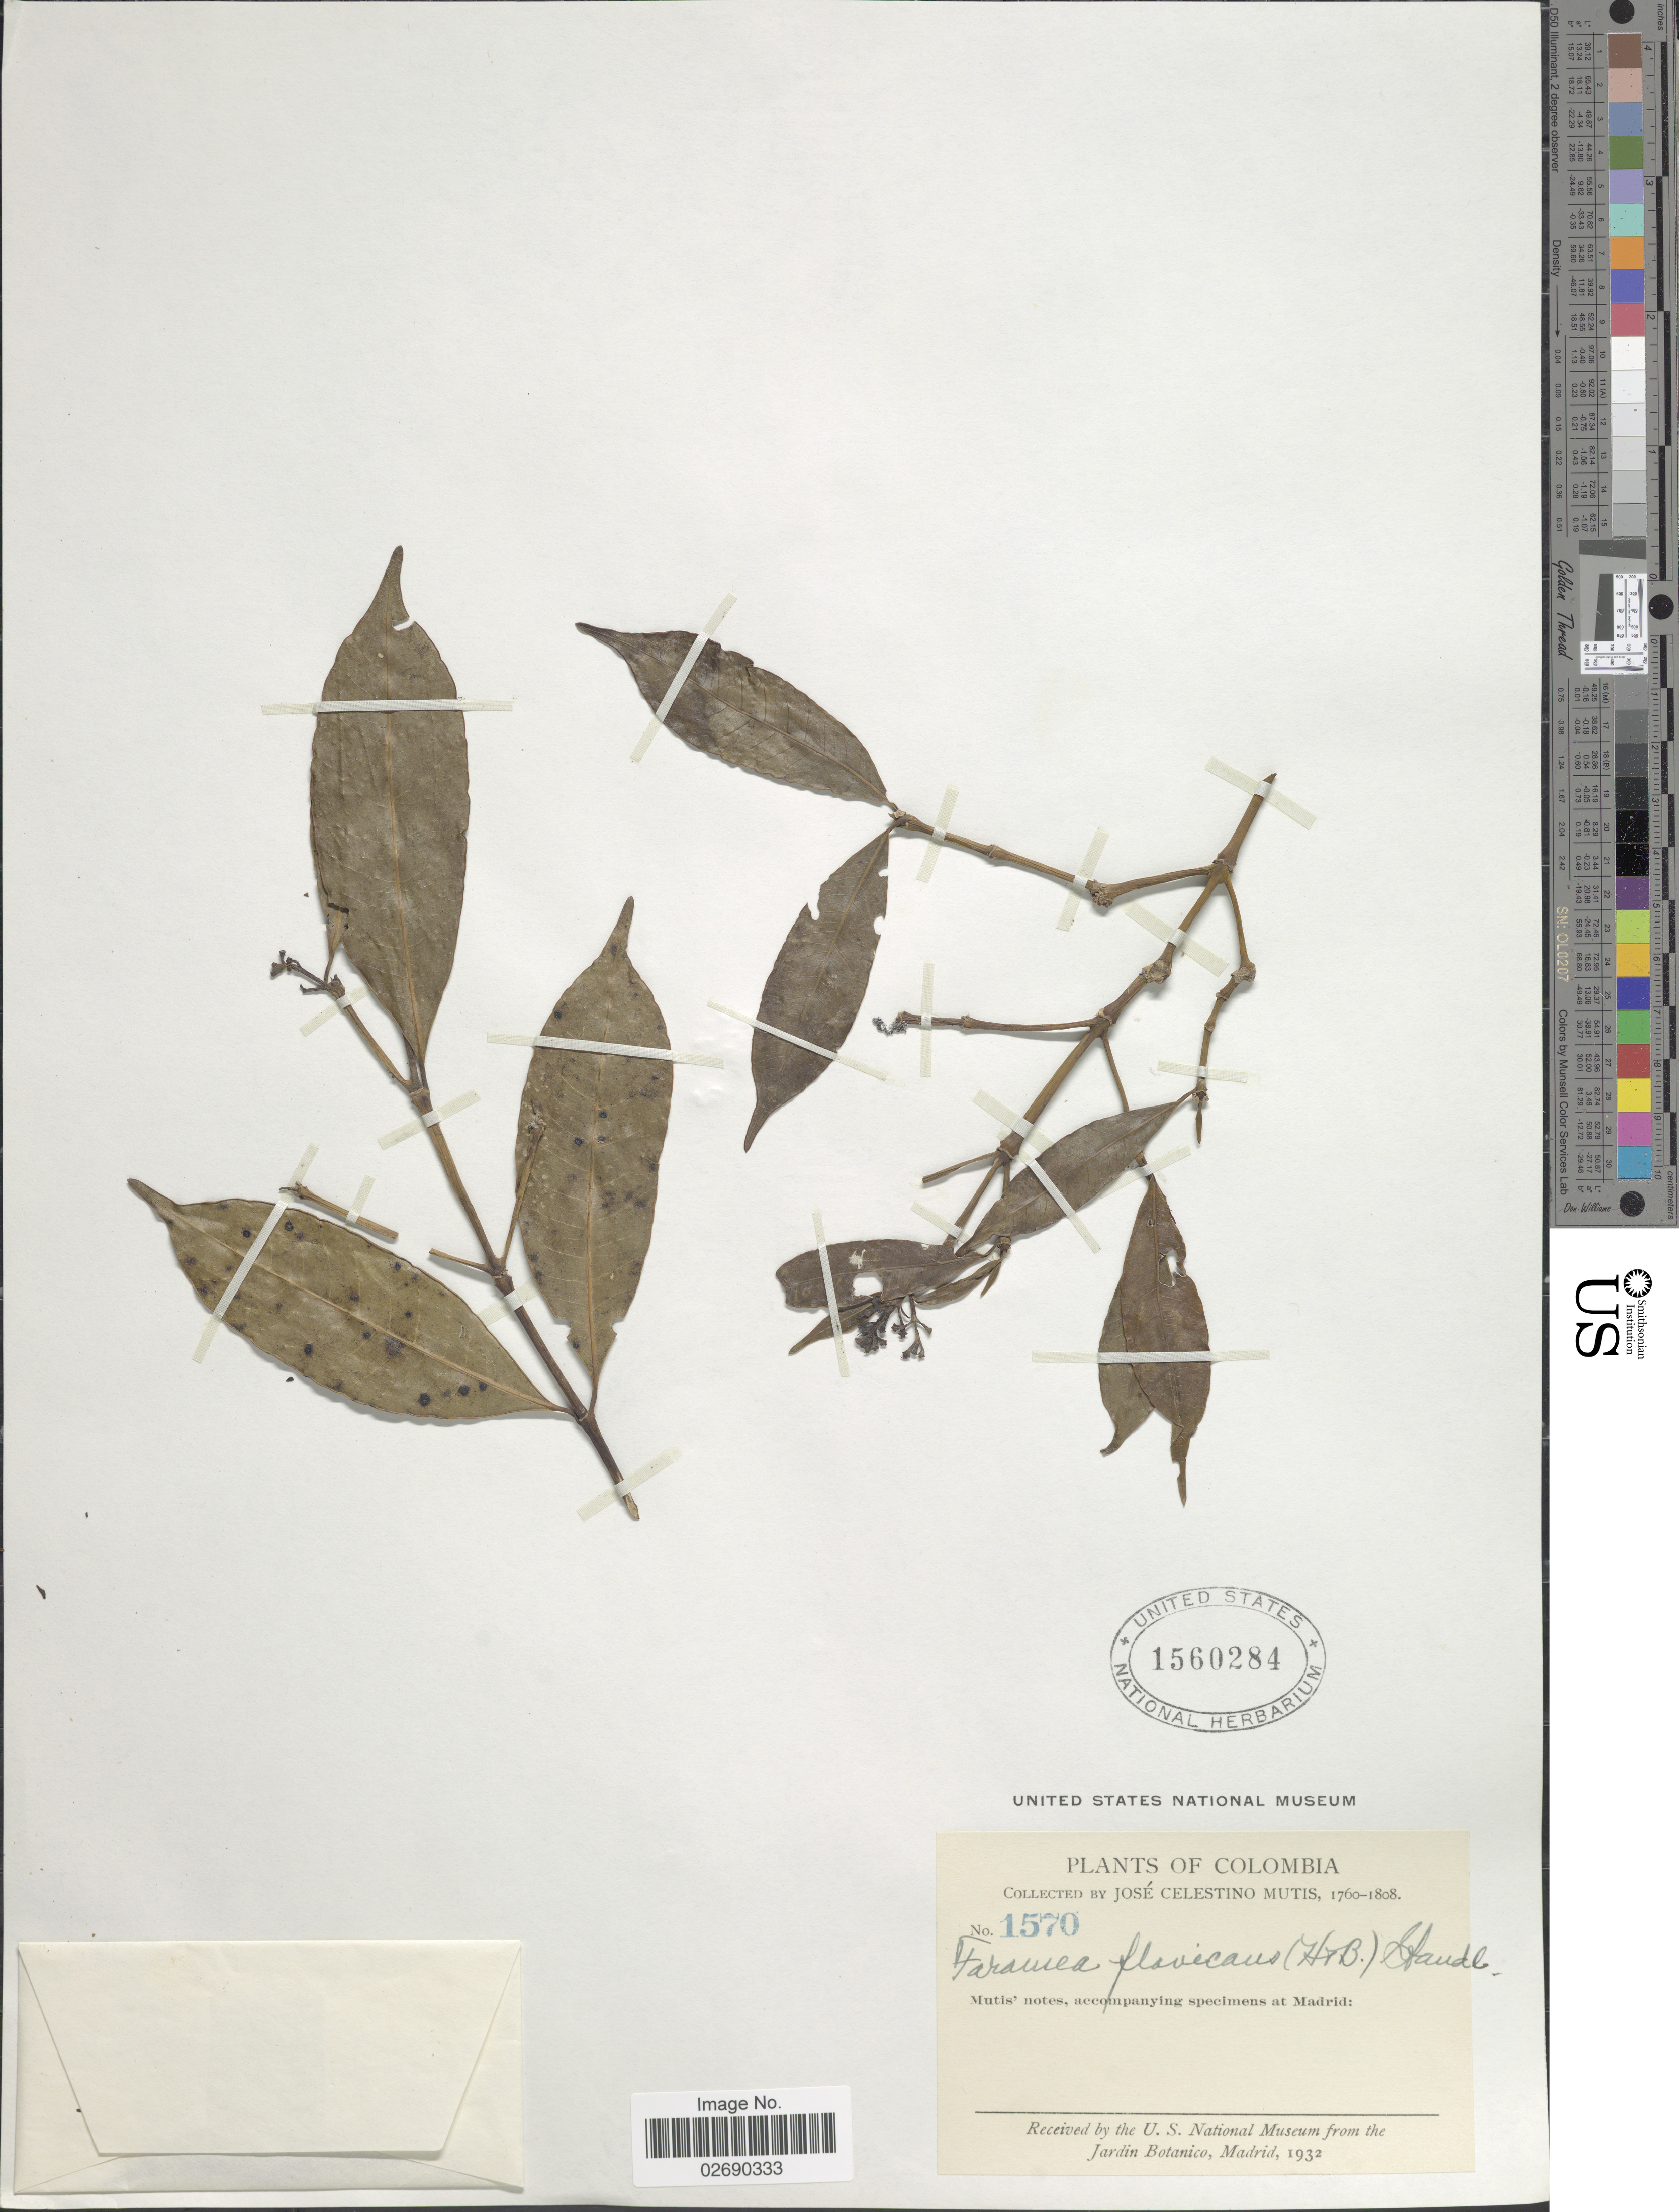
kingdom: Plantae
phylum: Tracheophyta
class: Magnoliopsida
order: Gentianales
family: Rubiaceae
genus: Faramea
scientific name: Faramea flavicans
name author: (Roem. & Schult.) Standl.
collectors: J. C. B. Mutis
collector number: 1570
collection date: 1760/1808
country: Colombia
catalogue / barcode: US 1560284